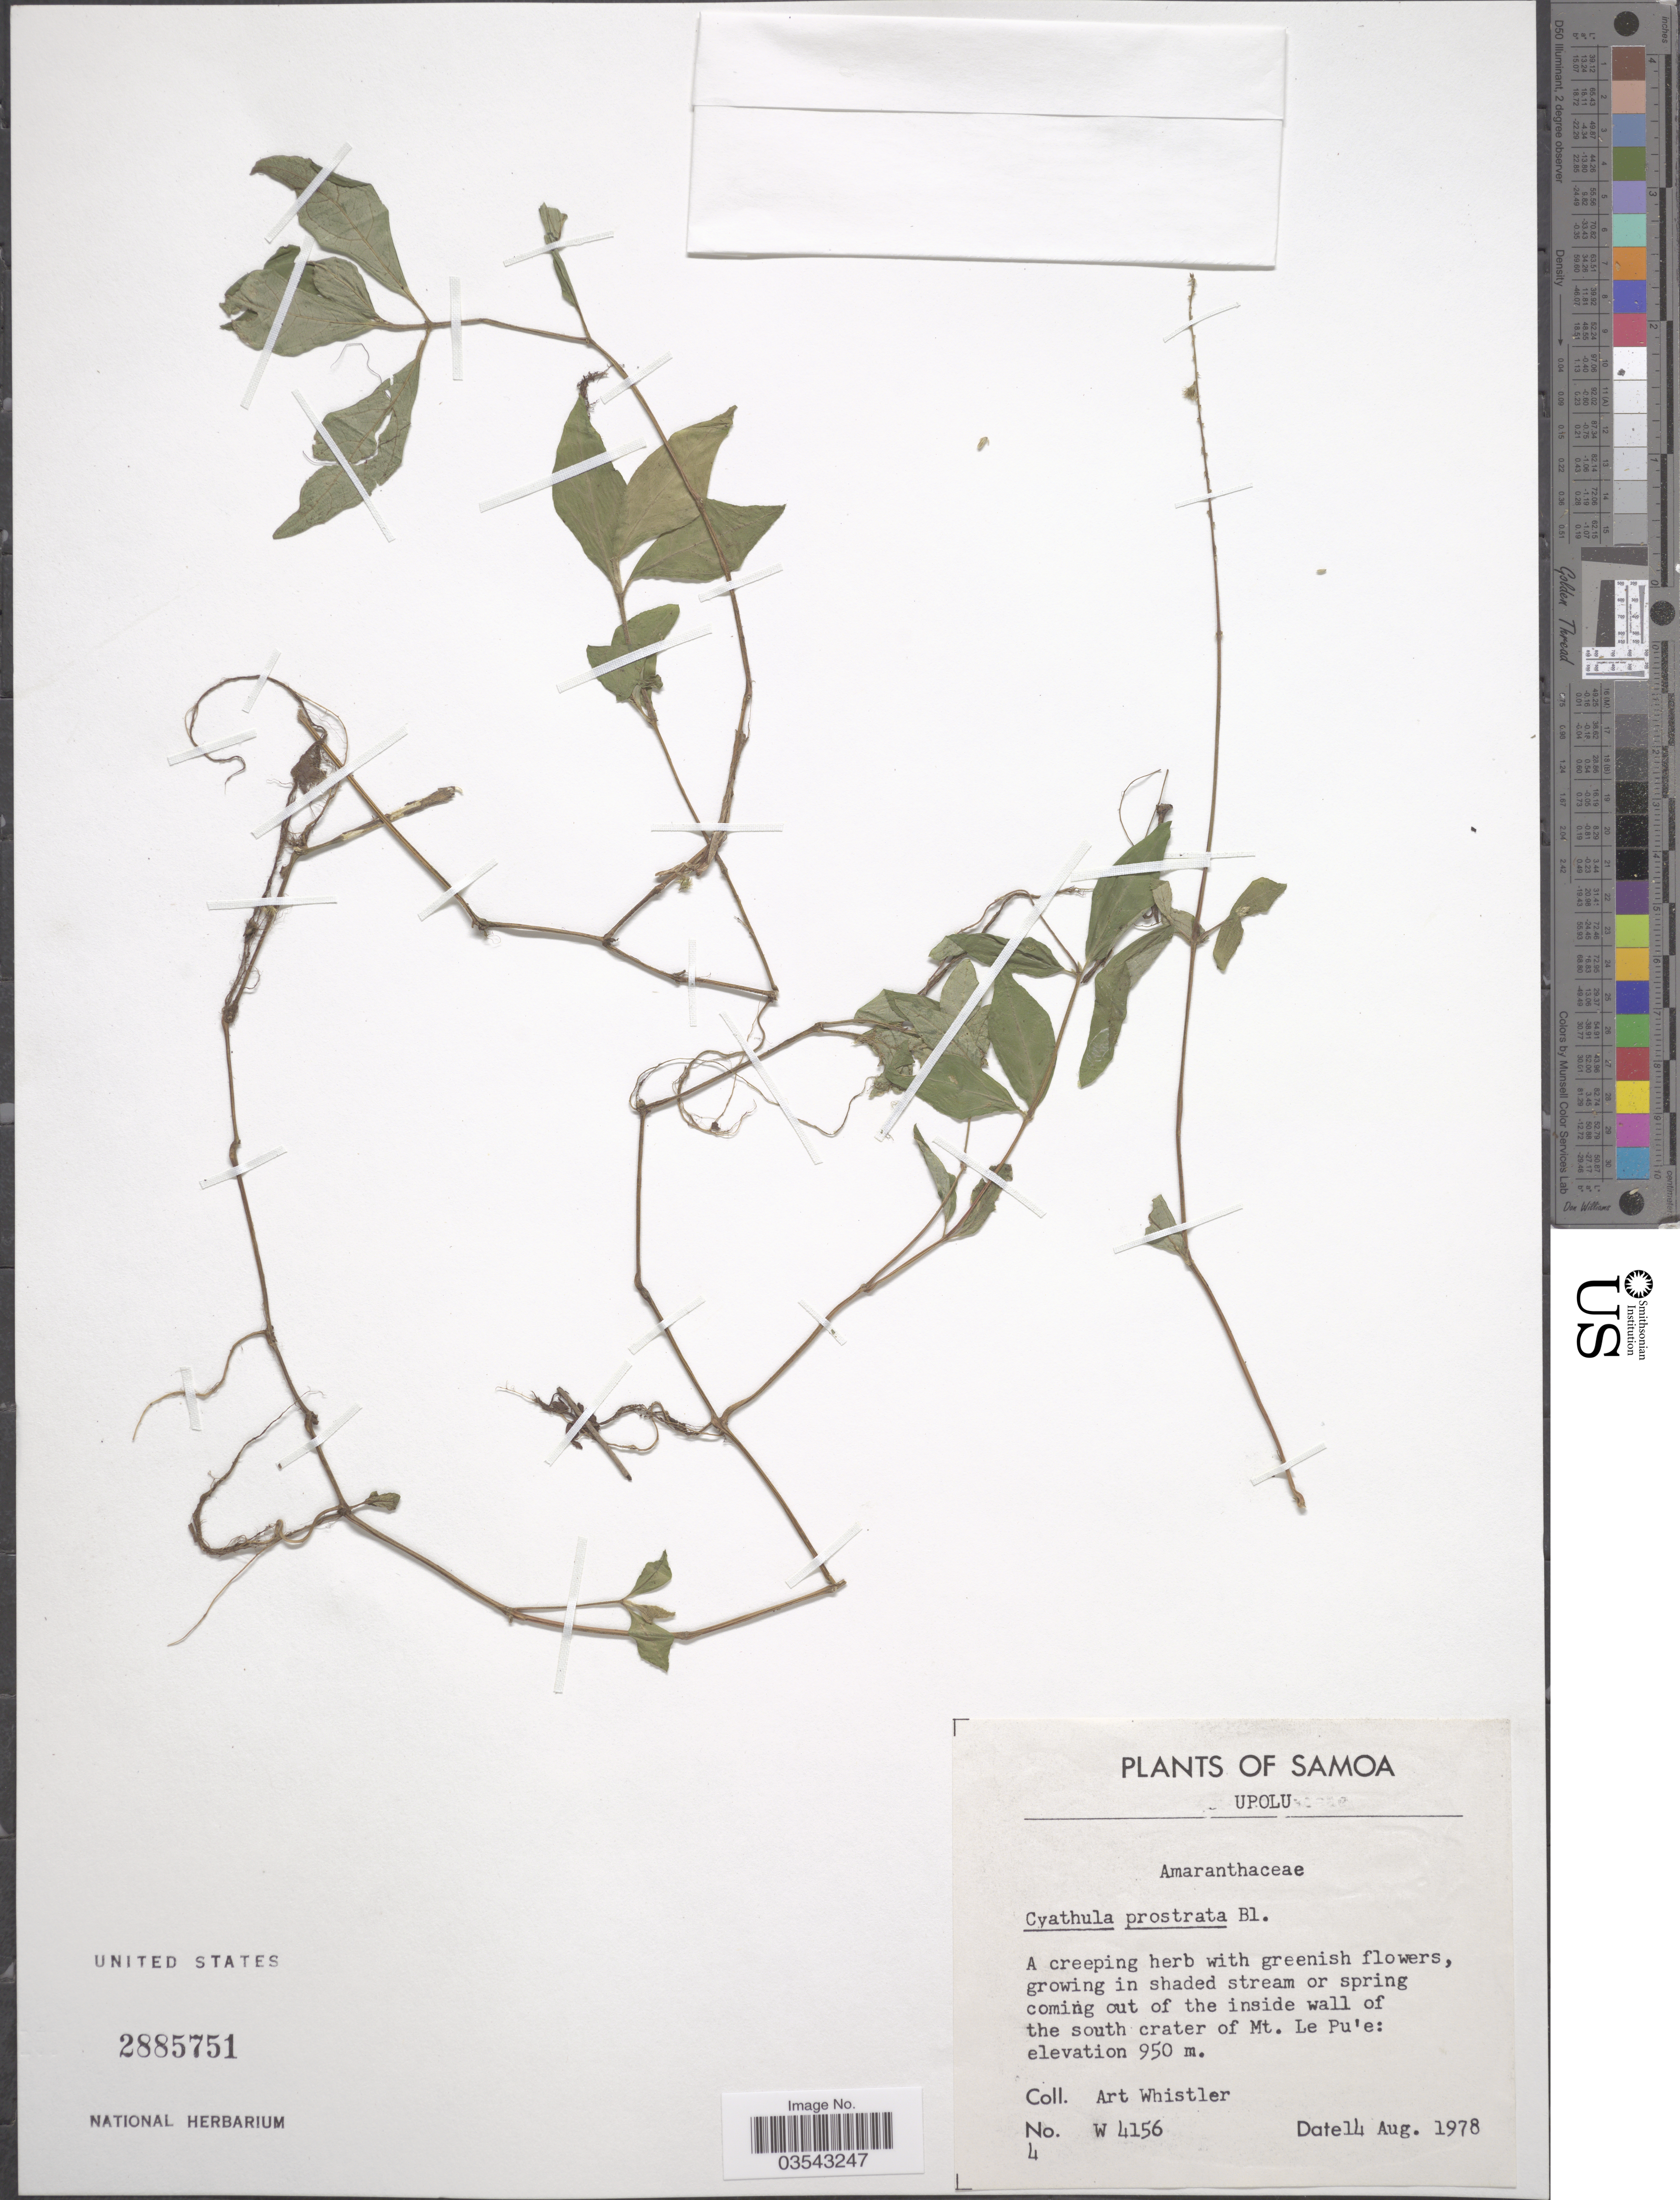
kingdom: Plantae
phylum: Tracheophyta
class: Magnoliopsida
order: Caryophyllales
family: Amaranthaceae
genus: Cyathula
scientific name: Cyathula prostrata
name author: (L.) Blume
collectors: A. Whistler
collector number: W 4156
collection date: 1978-08-14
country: Samoa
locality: Samoa. Upolu. The south crater of Mt. Le Pu'e.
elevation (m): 950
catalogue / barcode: US 2885751